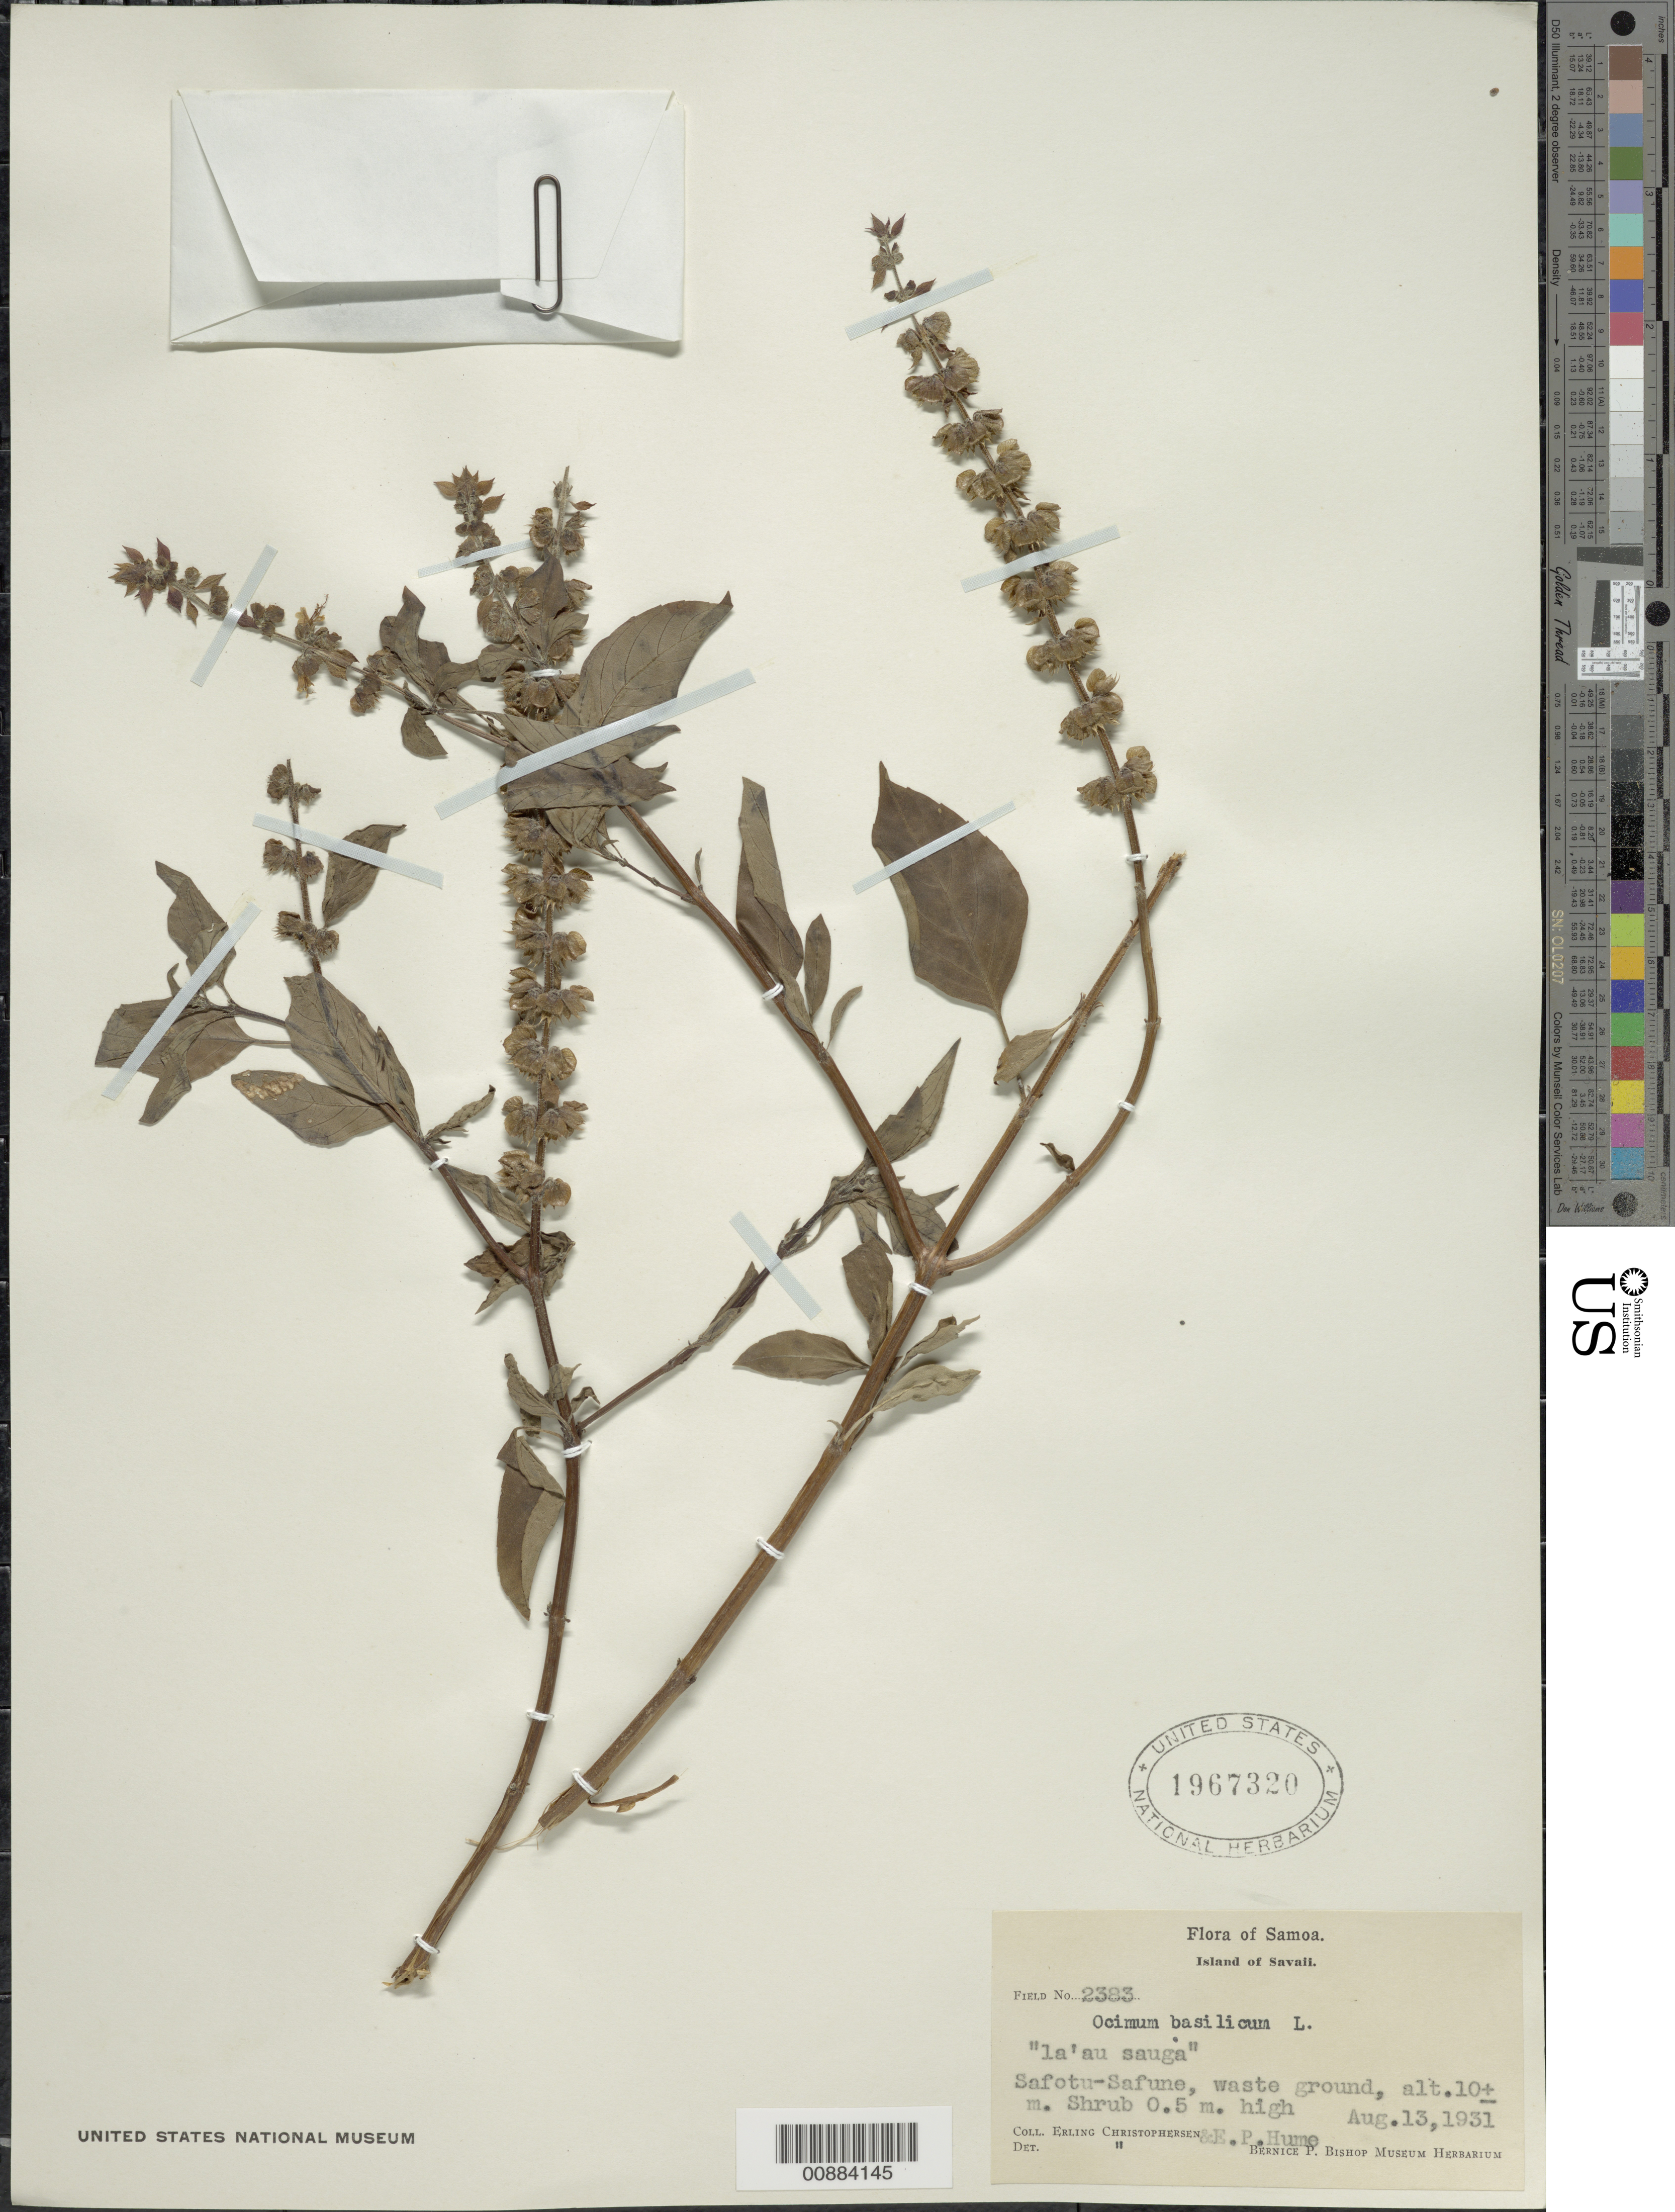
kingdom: Plantae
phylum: Tracheophyta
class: Magnoliopsida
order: Lamiales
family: Lamiaceae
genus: Ocimum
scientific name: Ocimum basilicum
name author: L.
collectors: E. Christophersen & E. Hume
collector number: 2383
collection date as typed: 13 Aug 1931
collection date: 1931-08-13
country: Samoa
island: Savai'i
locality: Safotu-Safune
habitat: waste ground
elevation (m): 0.5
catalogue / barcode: US 1967320